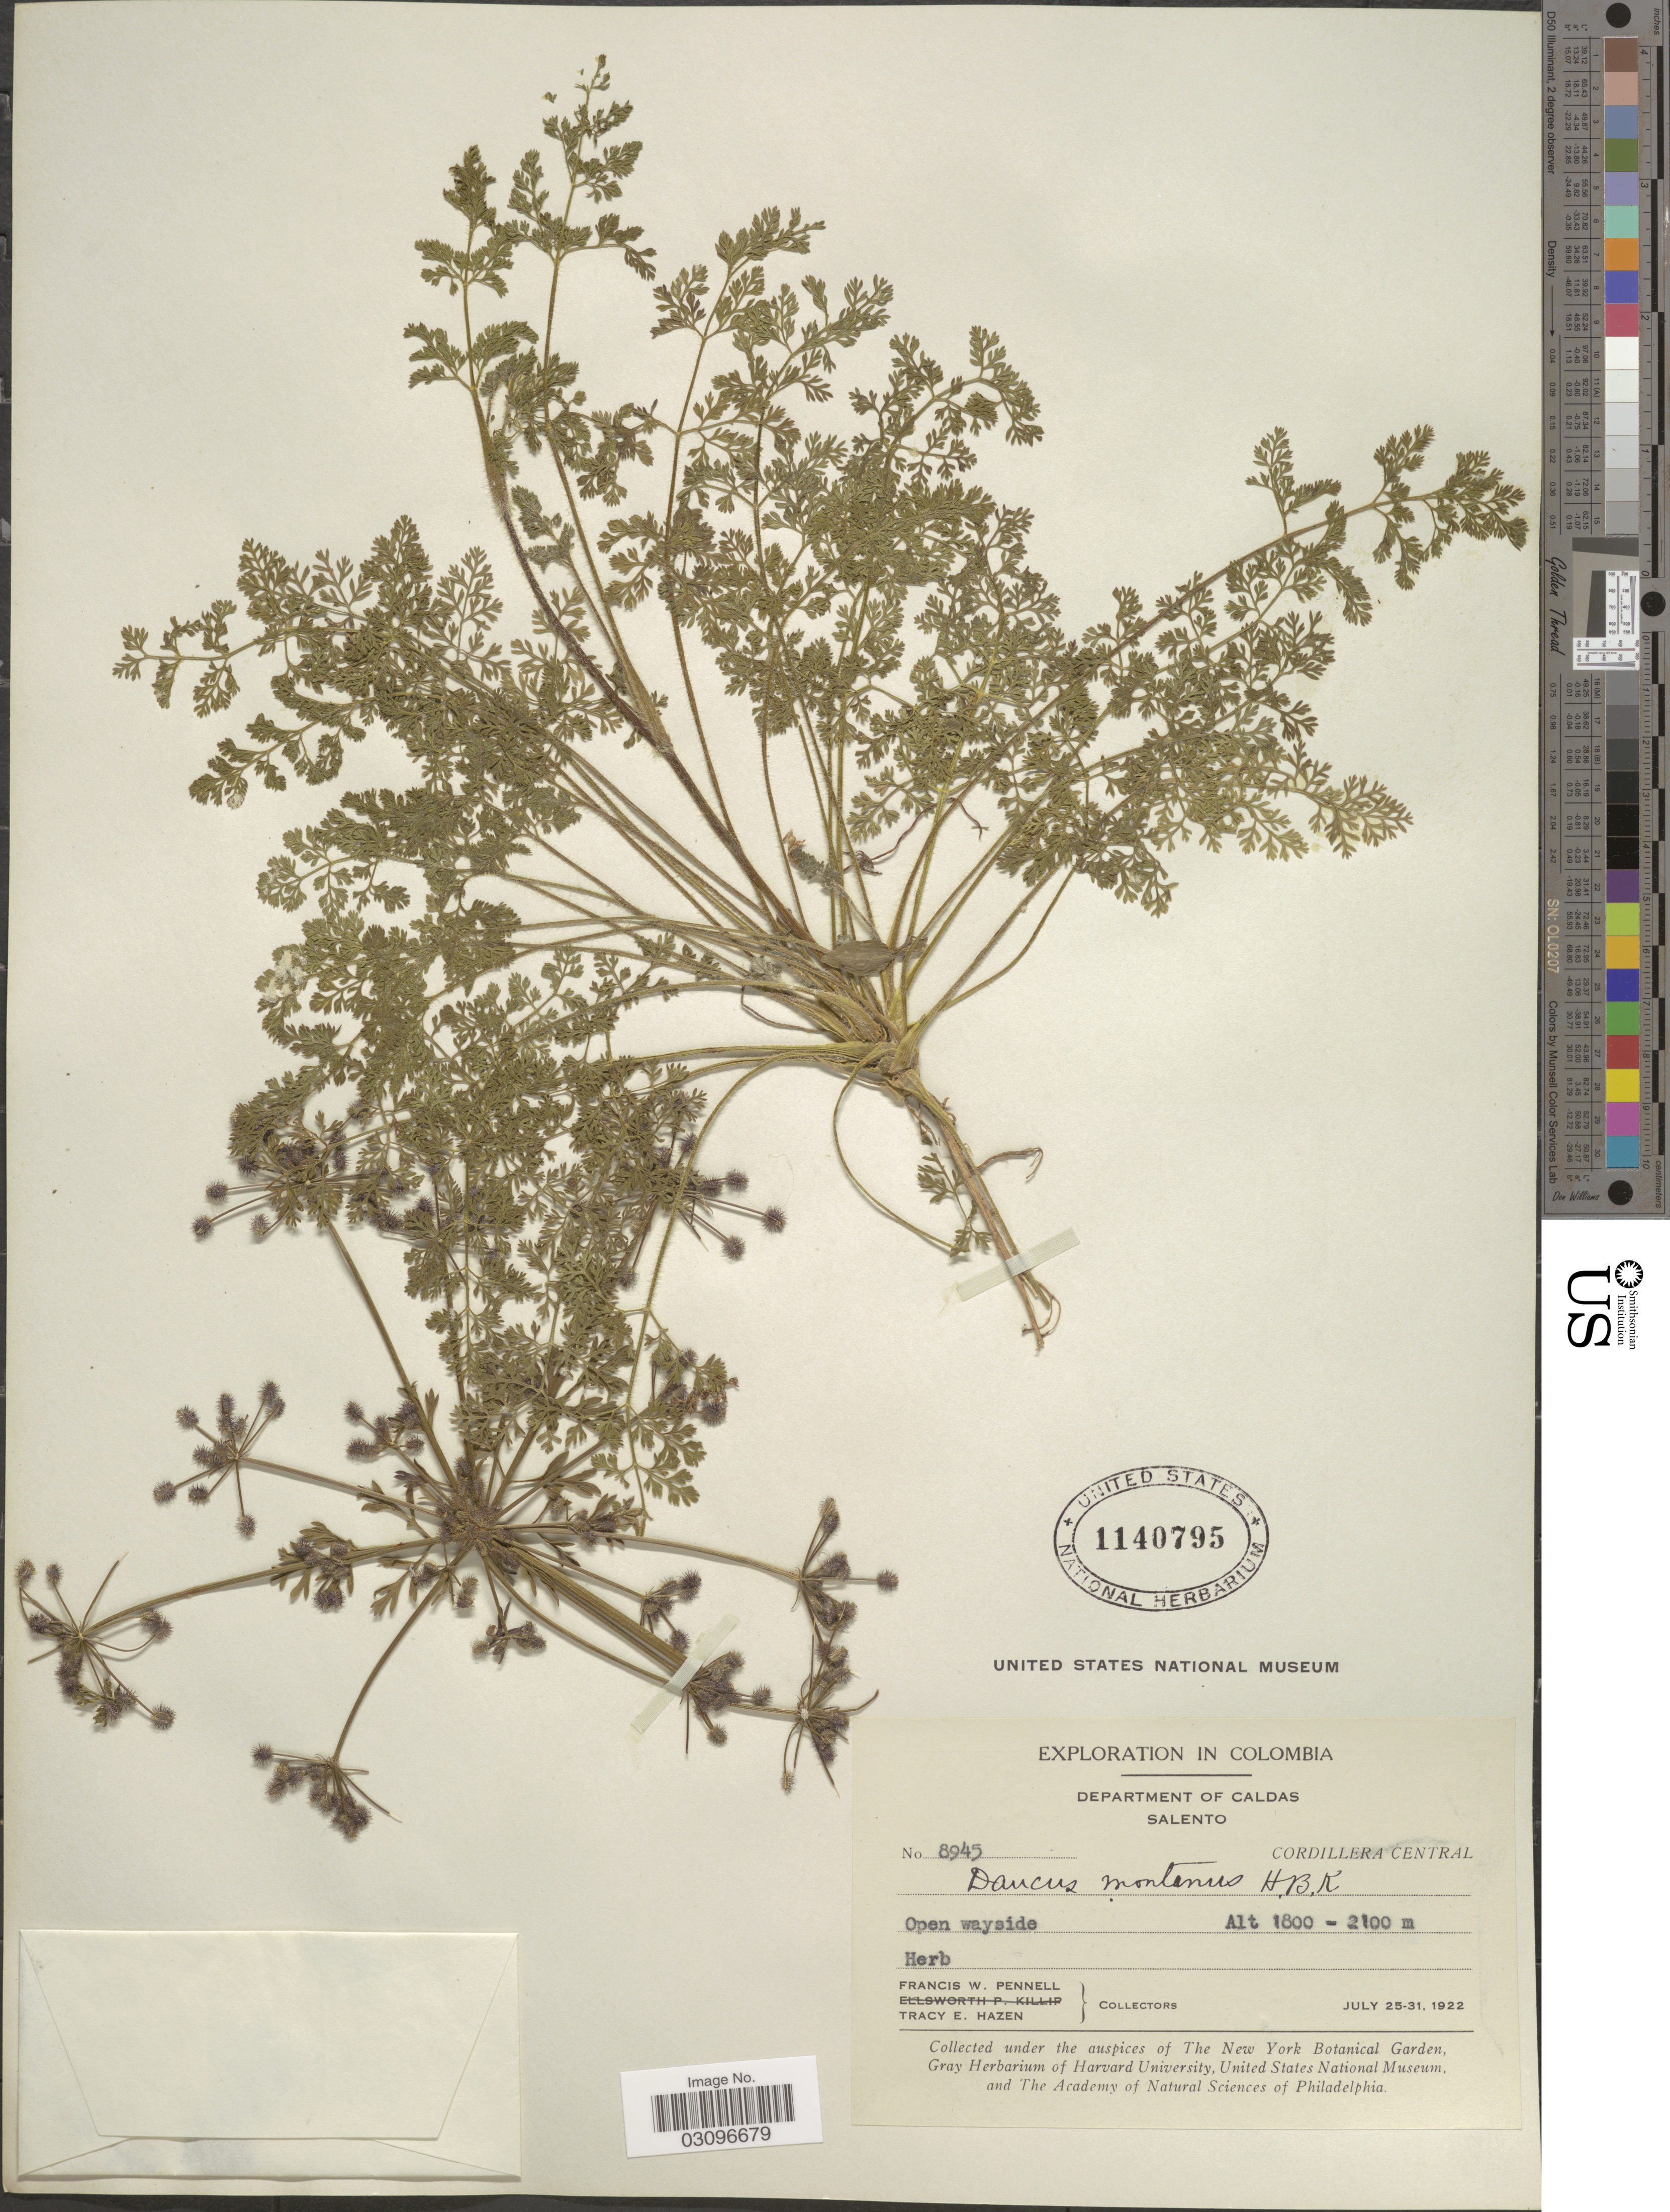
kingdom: Plantae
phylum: Tracheophyta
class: Magnoliopsida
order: Apiales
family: Apiaceae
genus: Daucus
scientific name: Daucus montanus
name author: Humb. & Bonpl. ex Spreng.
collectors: F. W. Pennell & T. E. Hazen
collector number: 8945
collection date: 1922-07-25/1922-07-31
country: Colombia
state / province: Caldas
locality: Department of Caldas. Salento. Cordillera Central. Open wayside.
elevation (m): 1800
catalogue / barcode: US 1140795